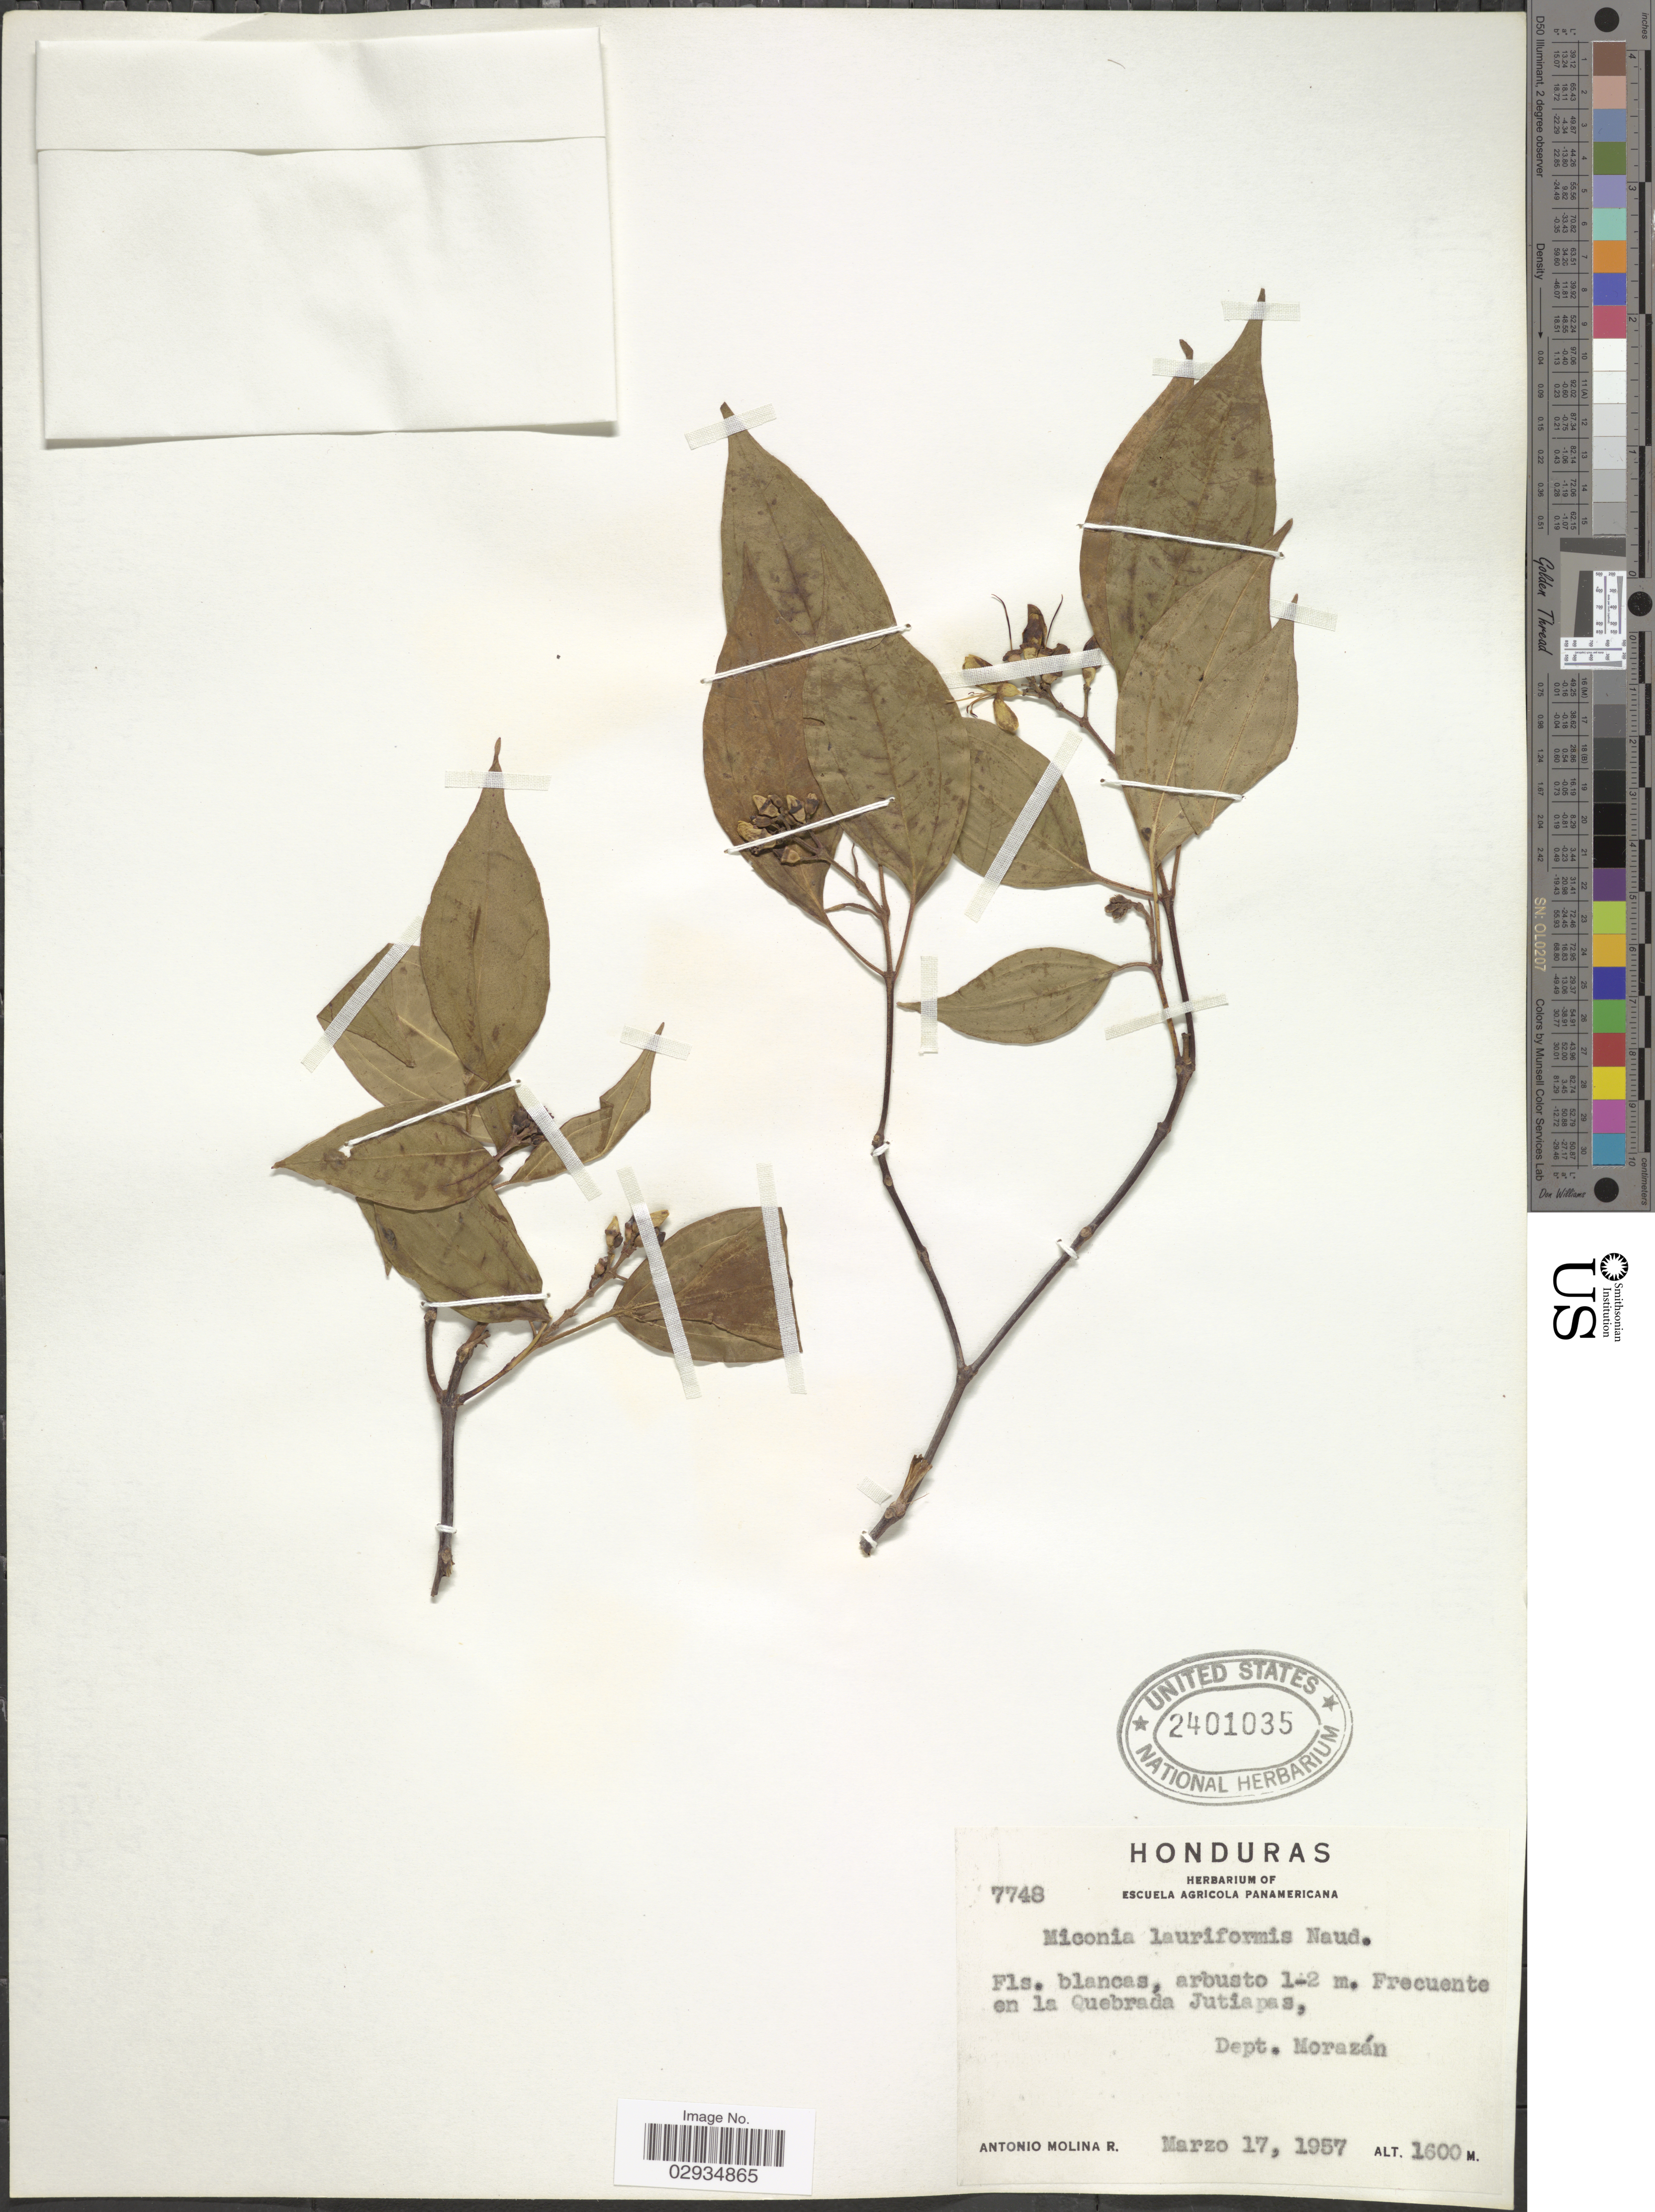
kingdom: Plantae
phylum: Tracheophyta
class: Magnoliopsida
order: Myrtales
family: Melastomataceae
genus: Miconia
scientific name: Miconia lauriformis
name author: Naudin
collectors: A. Molina R.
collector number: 7748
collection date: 1957-03-17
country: Honduras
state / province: Fco. Morazán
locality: Frecuente en la Quebrada Jutiapas Dept. Morazán.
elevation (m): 1600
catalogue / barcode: US 2401035